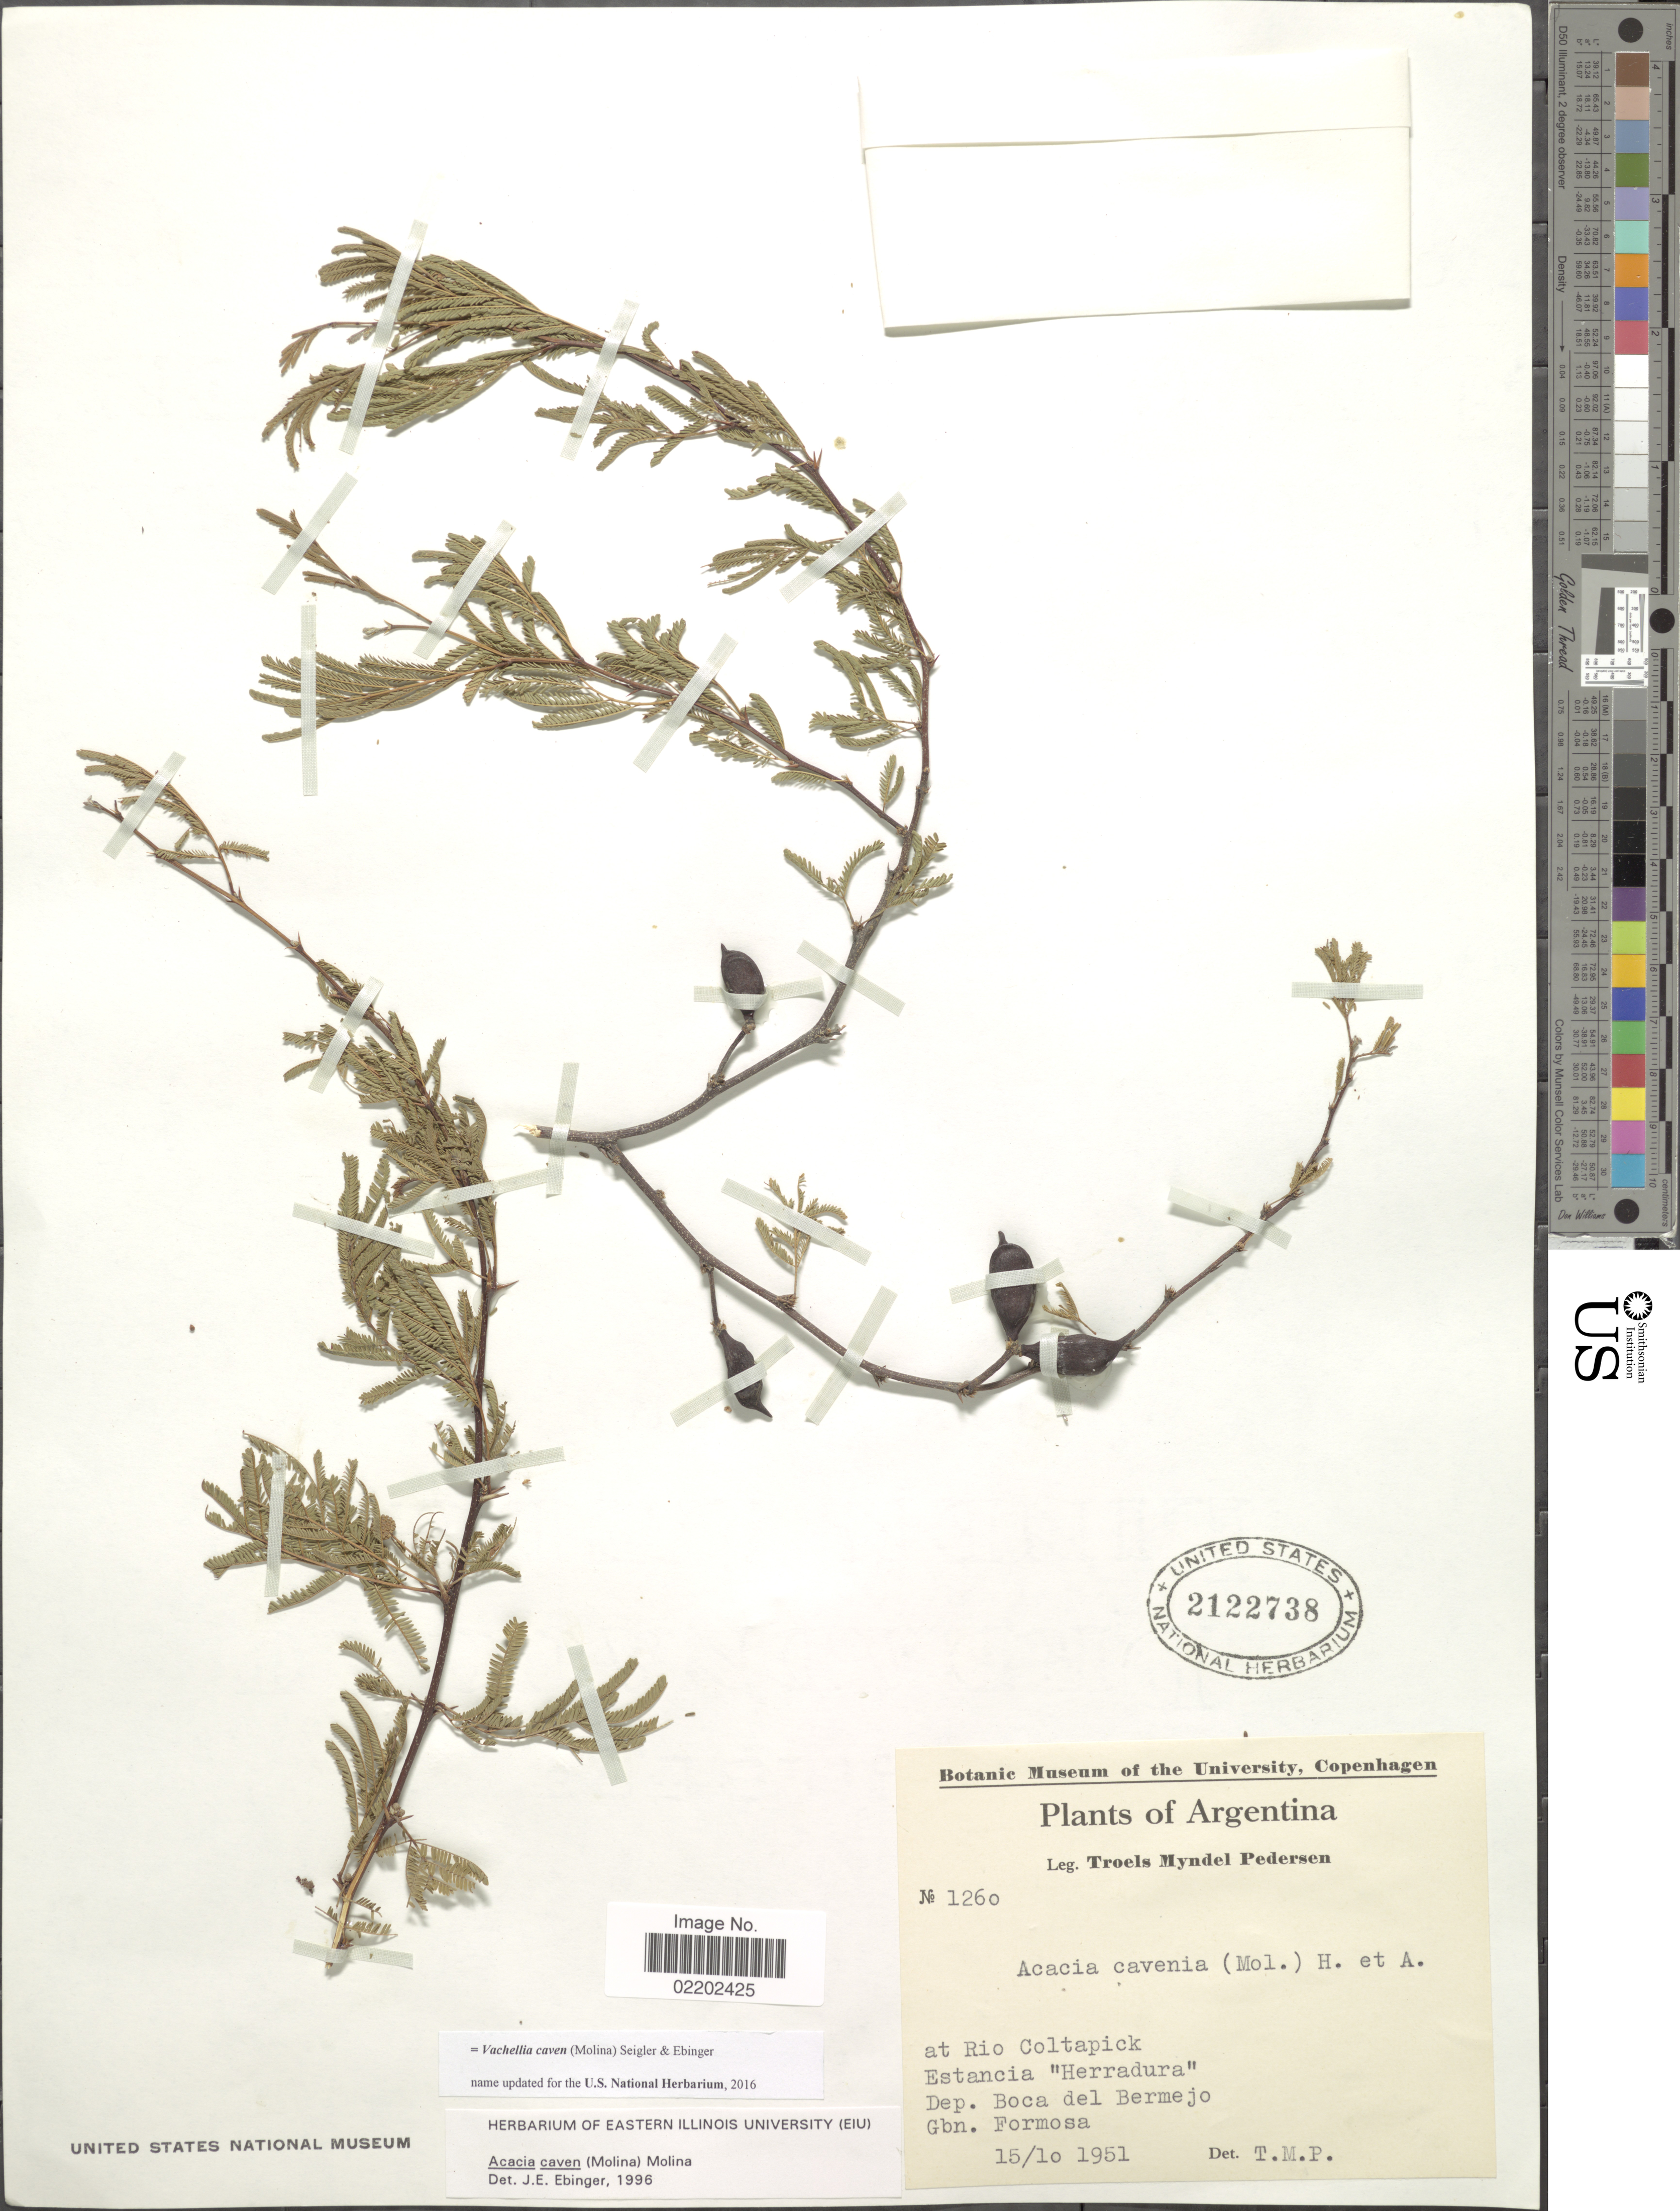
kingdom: Plantae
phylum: Tracheophyta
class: Magnoliopsida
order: Fabales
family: Fabaceae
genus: Vachellia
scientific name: Vachellia caven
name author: (Molina) Seigler & Ebinger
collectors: T. Pederson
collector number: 1260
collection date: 1951-10-15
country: Argentina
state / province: Formosa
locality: At Rio Coltapick Estancia 'Herradura' Dep. Boca del Bermejo, Gbn Formosa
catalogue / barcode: US 2122738